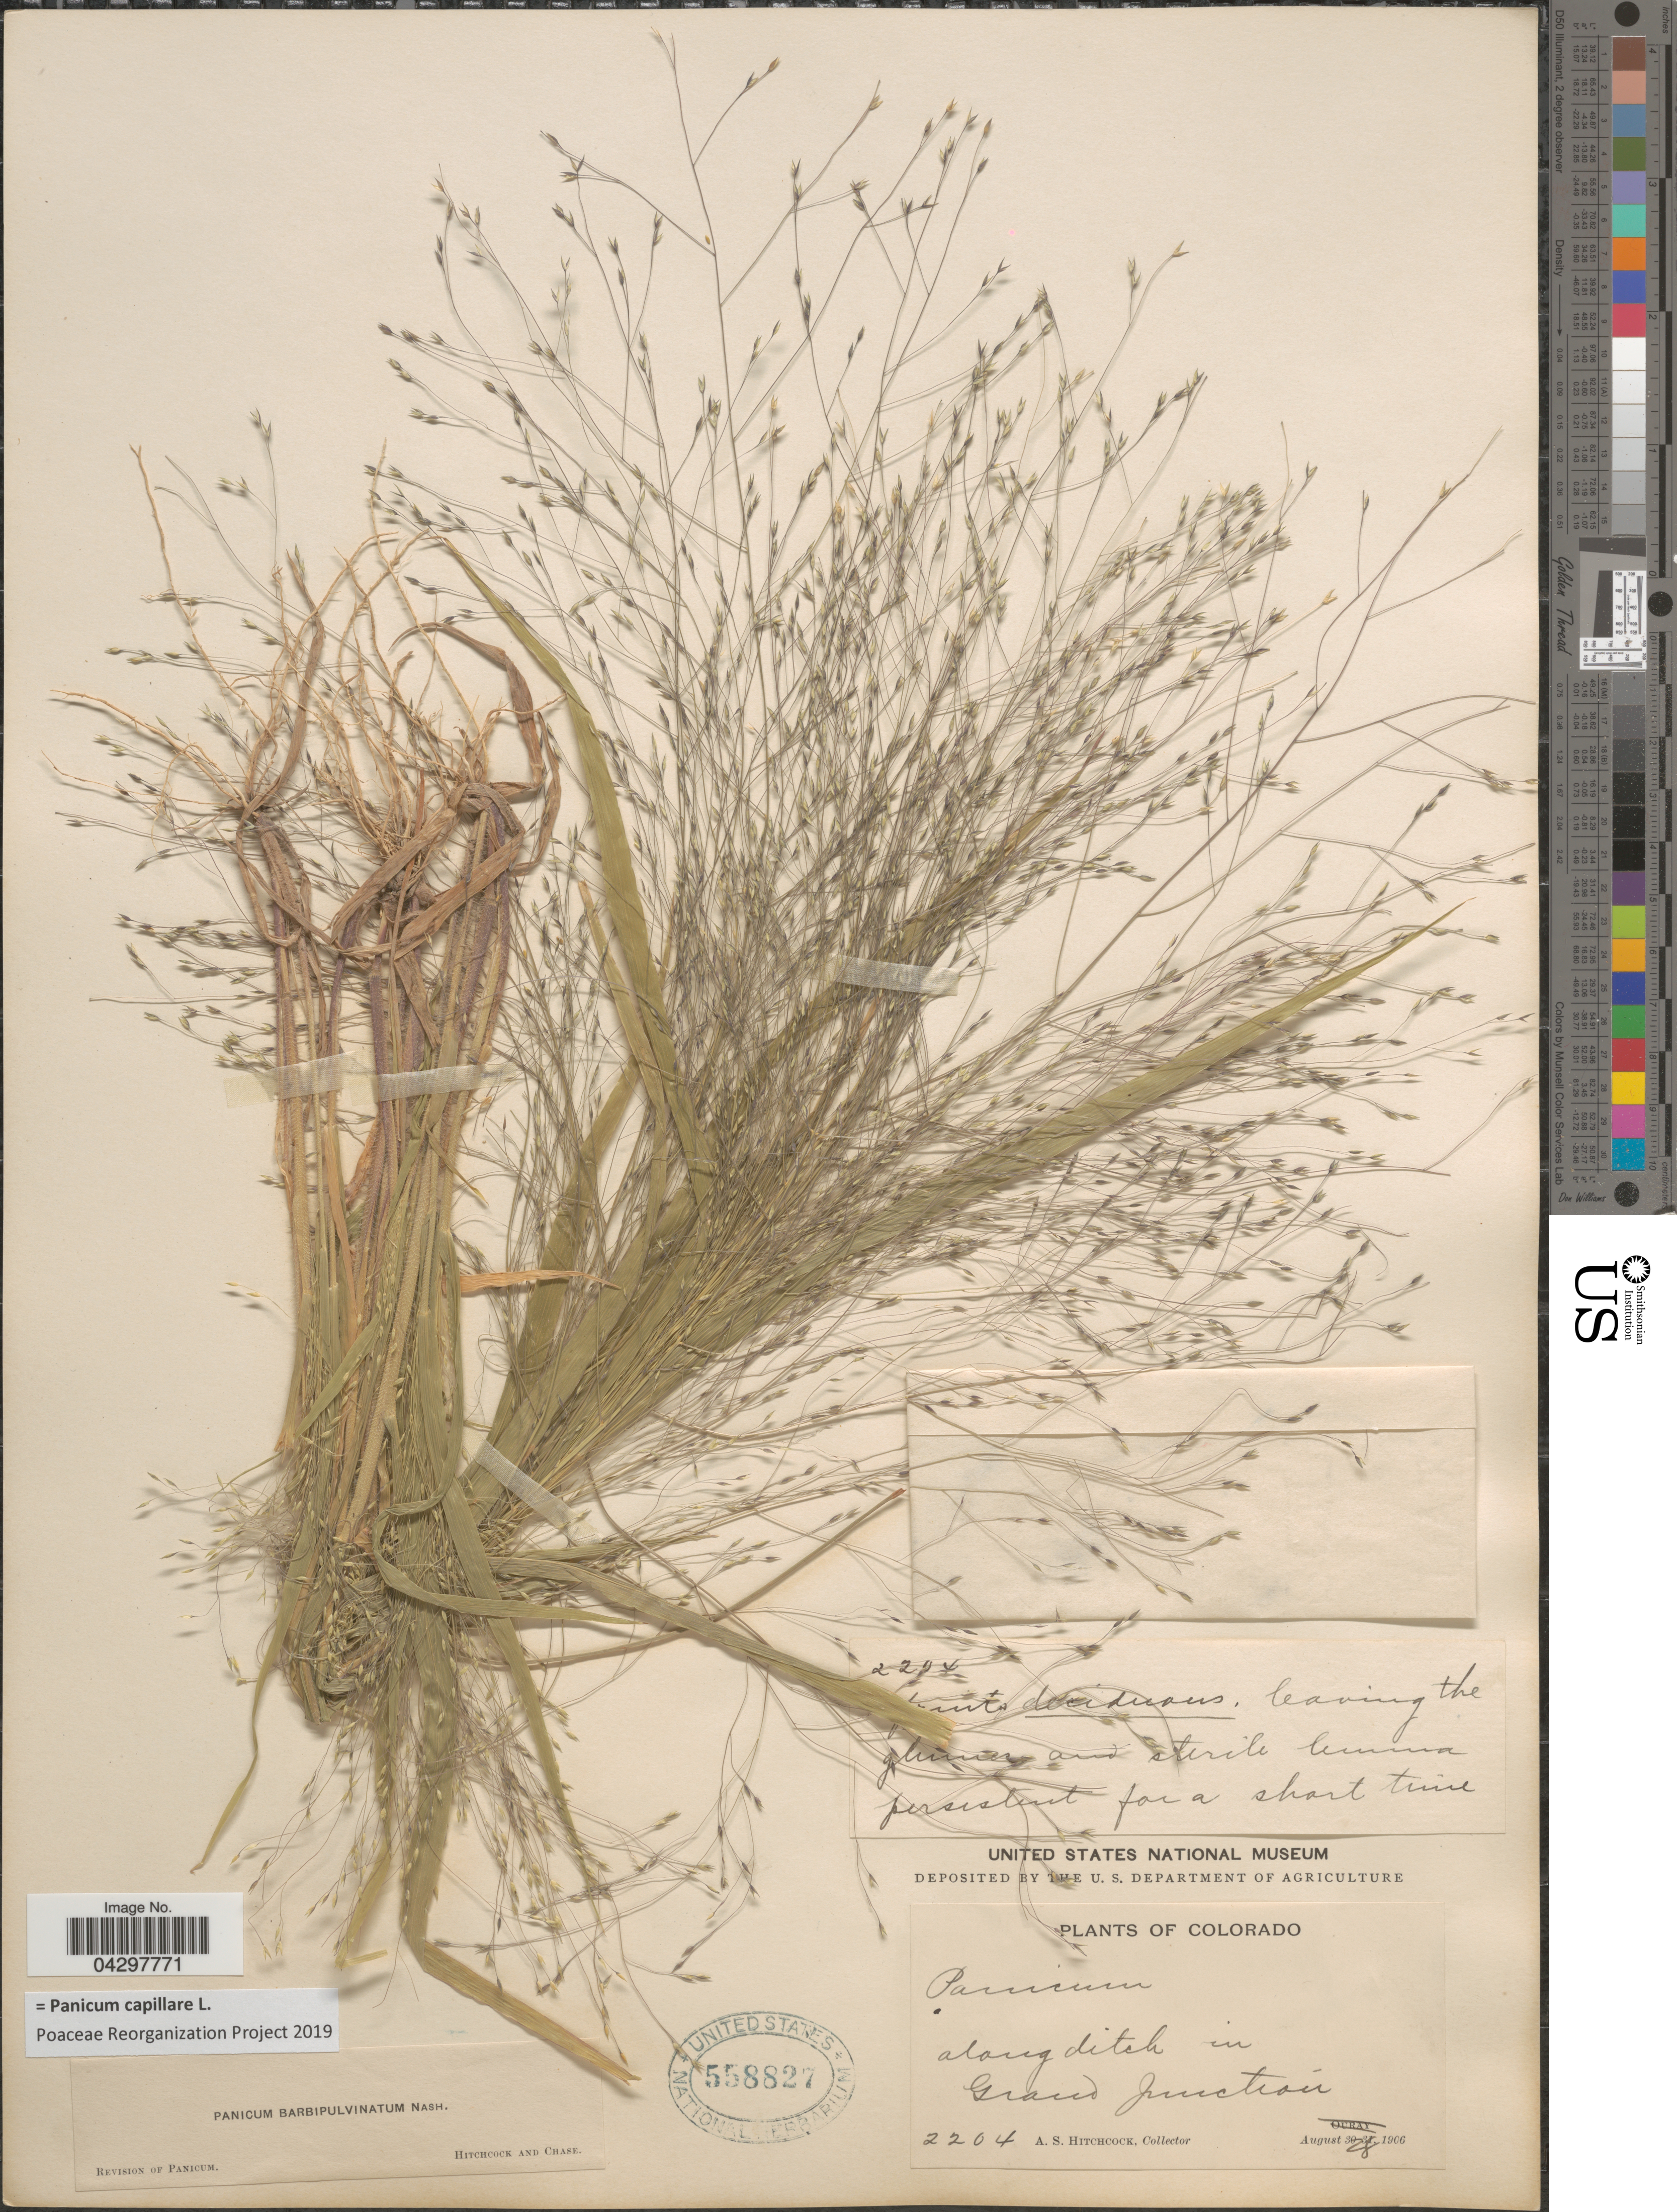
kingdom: Plantae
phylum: Tracheophyta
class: Liliopsida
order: Poales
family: Poaceae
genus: Panicum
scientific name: Panicum capillare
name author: L.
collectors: A. S. Hitchcock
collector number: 2204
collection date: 1906-08-28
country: United States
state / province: Colorado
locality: Along ditch in Grand junction.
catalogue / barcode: US 558827